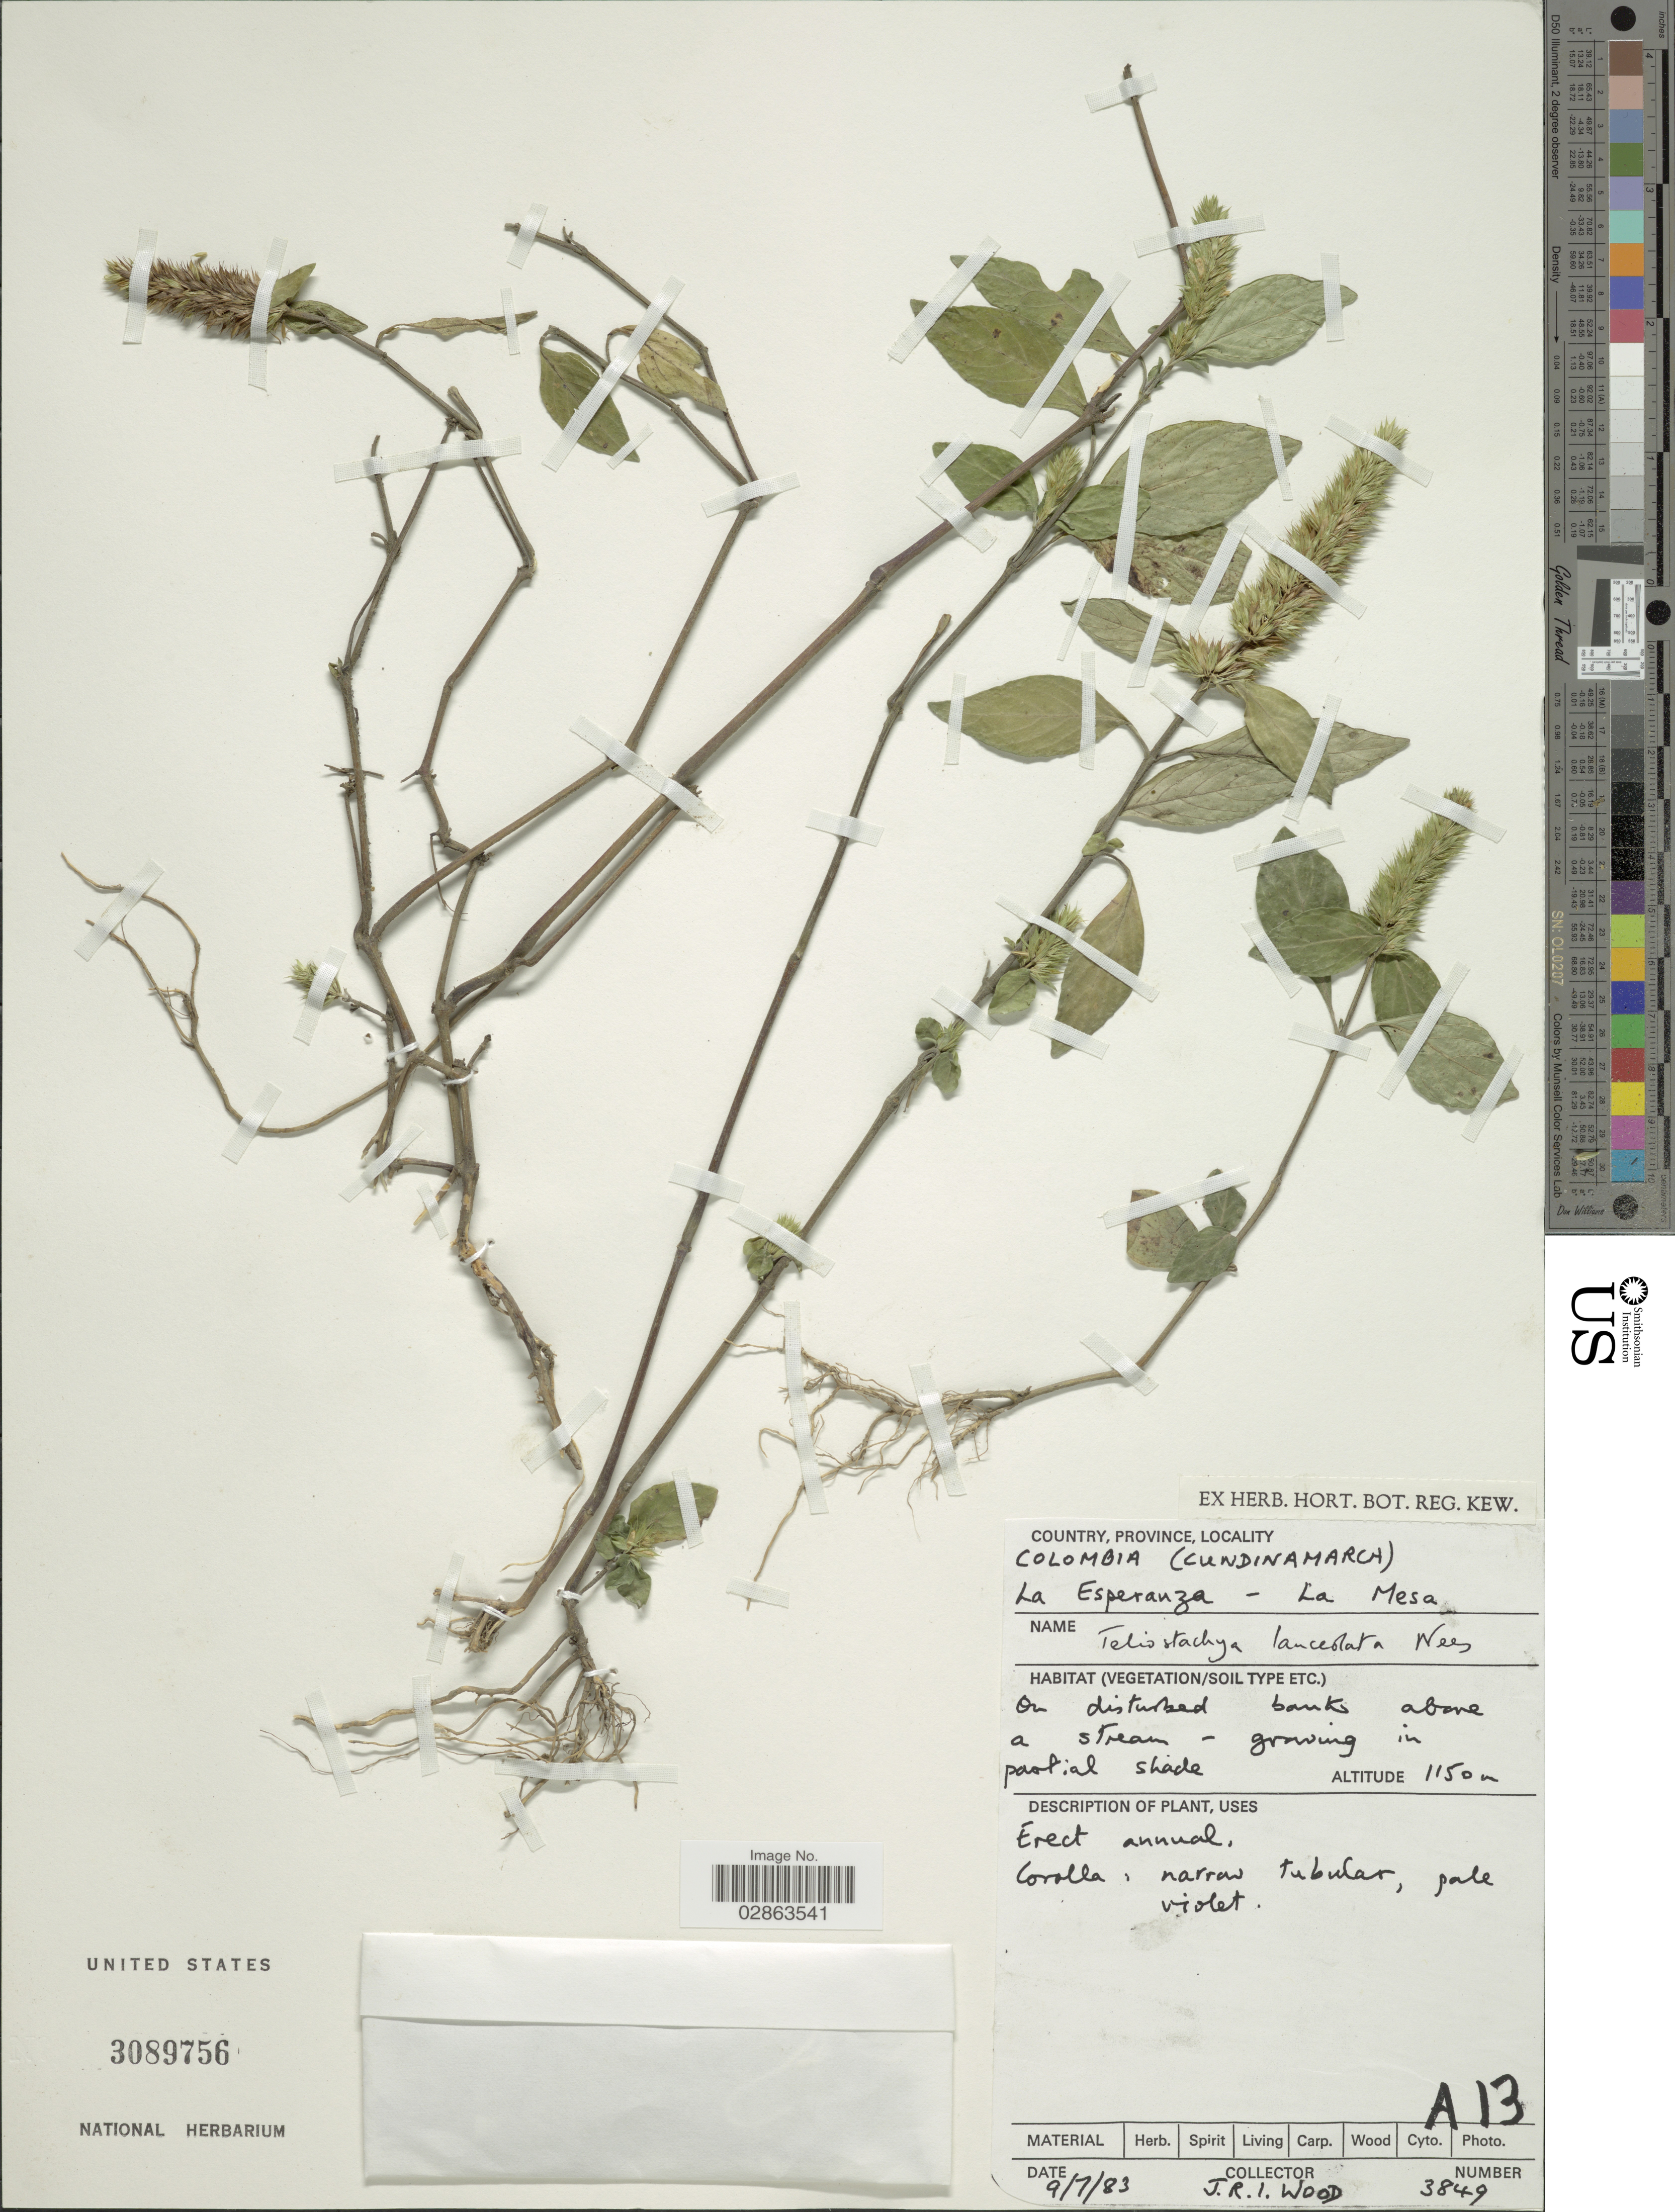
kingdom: Plantae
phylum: Tracheophyta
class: Magnoliopsida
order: Lamiales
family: Acanthaceae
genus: Teliostachya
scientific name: Teliostachya lanceolata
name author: Nees in Mart.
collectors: J. R. I. Wood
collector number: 3849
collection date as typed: Transcribed d/m/y: 9/7/83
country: Colombia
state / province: Cundinamarca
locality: La Esperanza - La Mesa.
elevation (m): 1150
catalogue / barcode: US 3089756